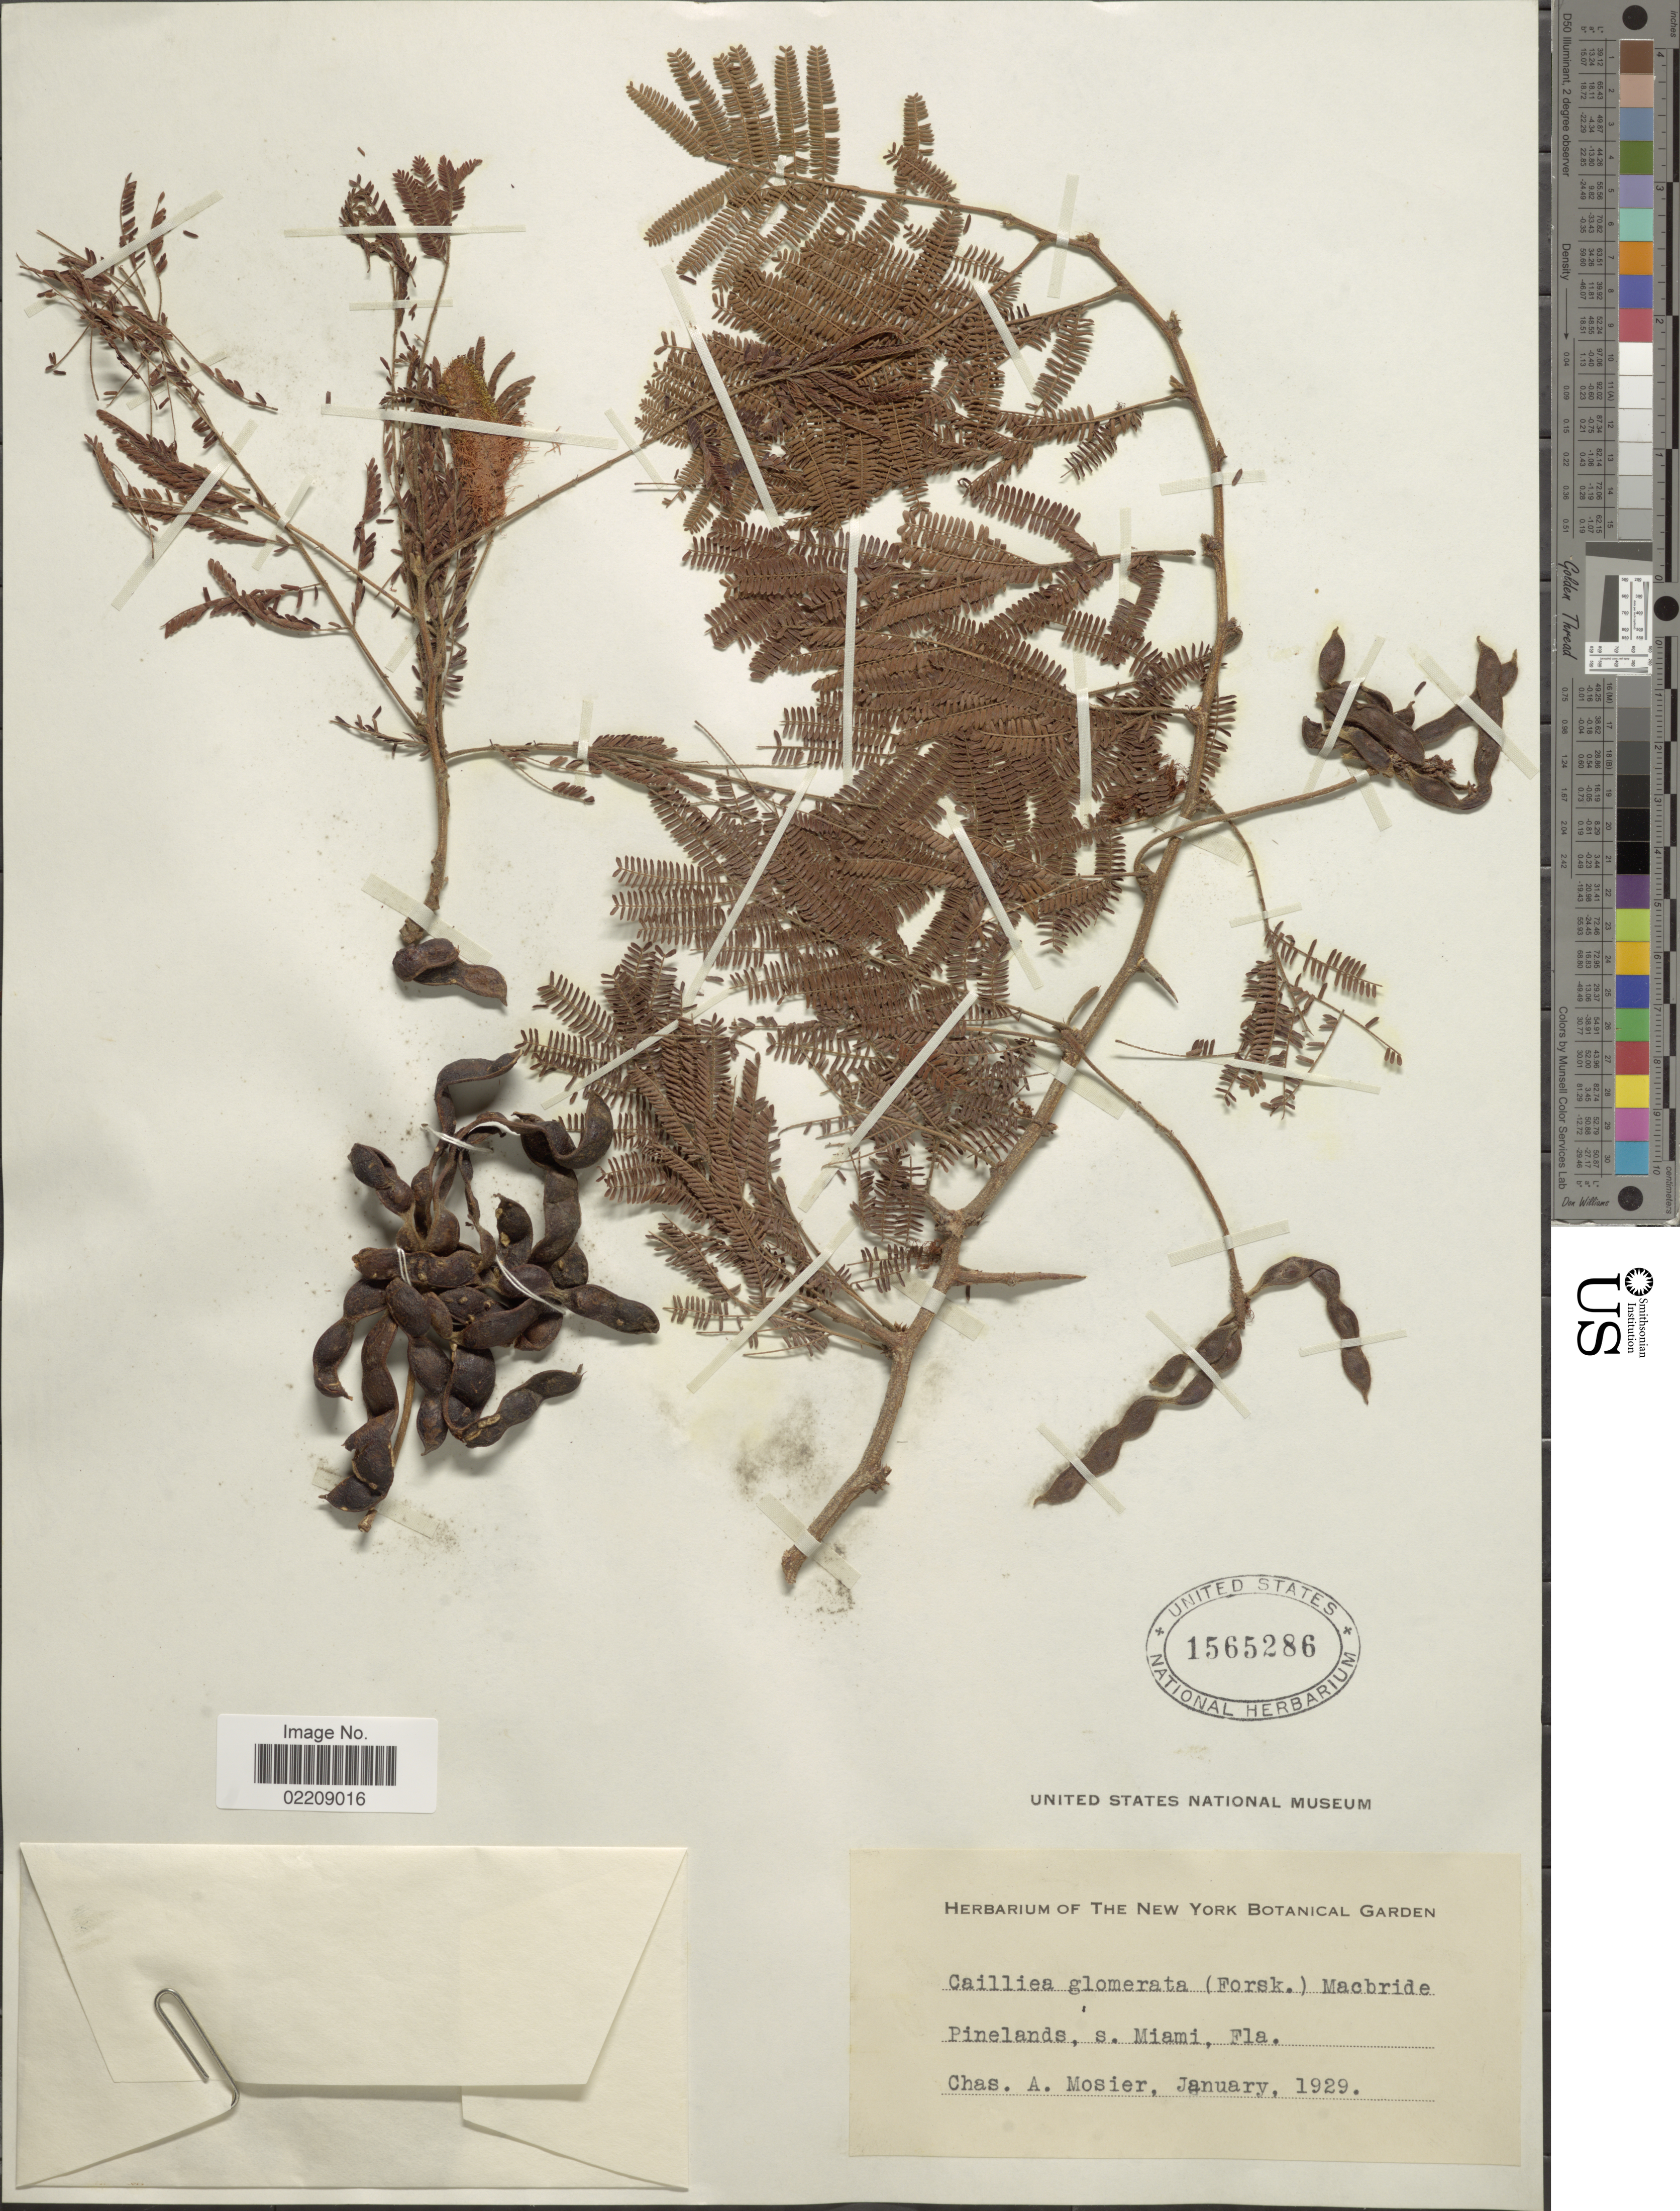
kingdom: Plantae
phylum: Tracheophyta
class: Magnoliopsida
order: Fabales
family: Fabaceae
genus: Dichrostachys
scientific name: Dichrostachys glomerata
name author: (Forssk.) Chiov.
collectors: C. A. Mosier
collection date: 1929-01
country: United States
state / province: Florida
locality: Pinelands, s. Miami, Fla.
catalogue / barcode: US 1565286